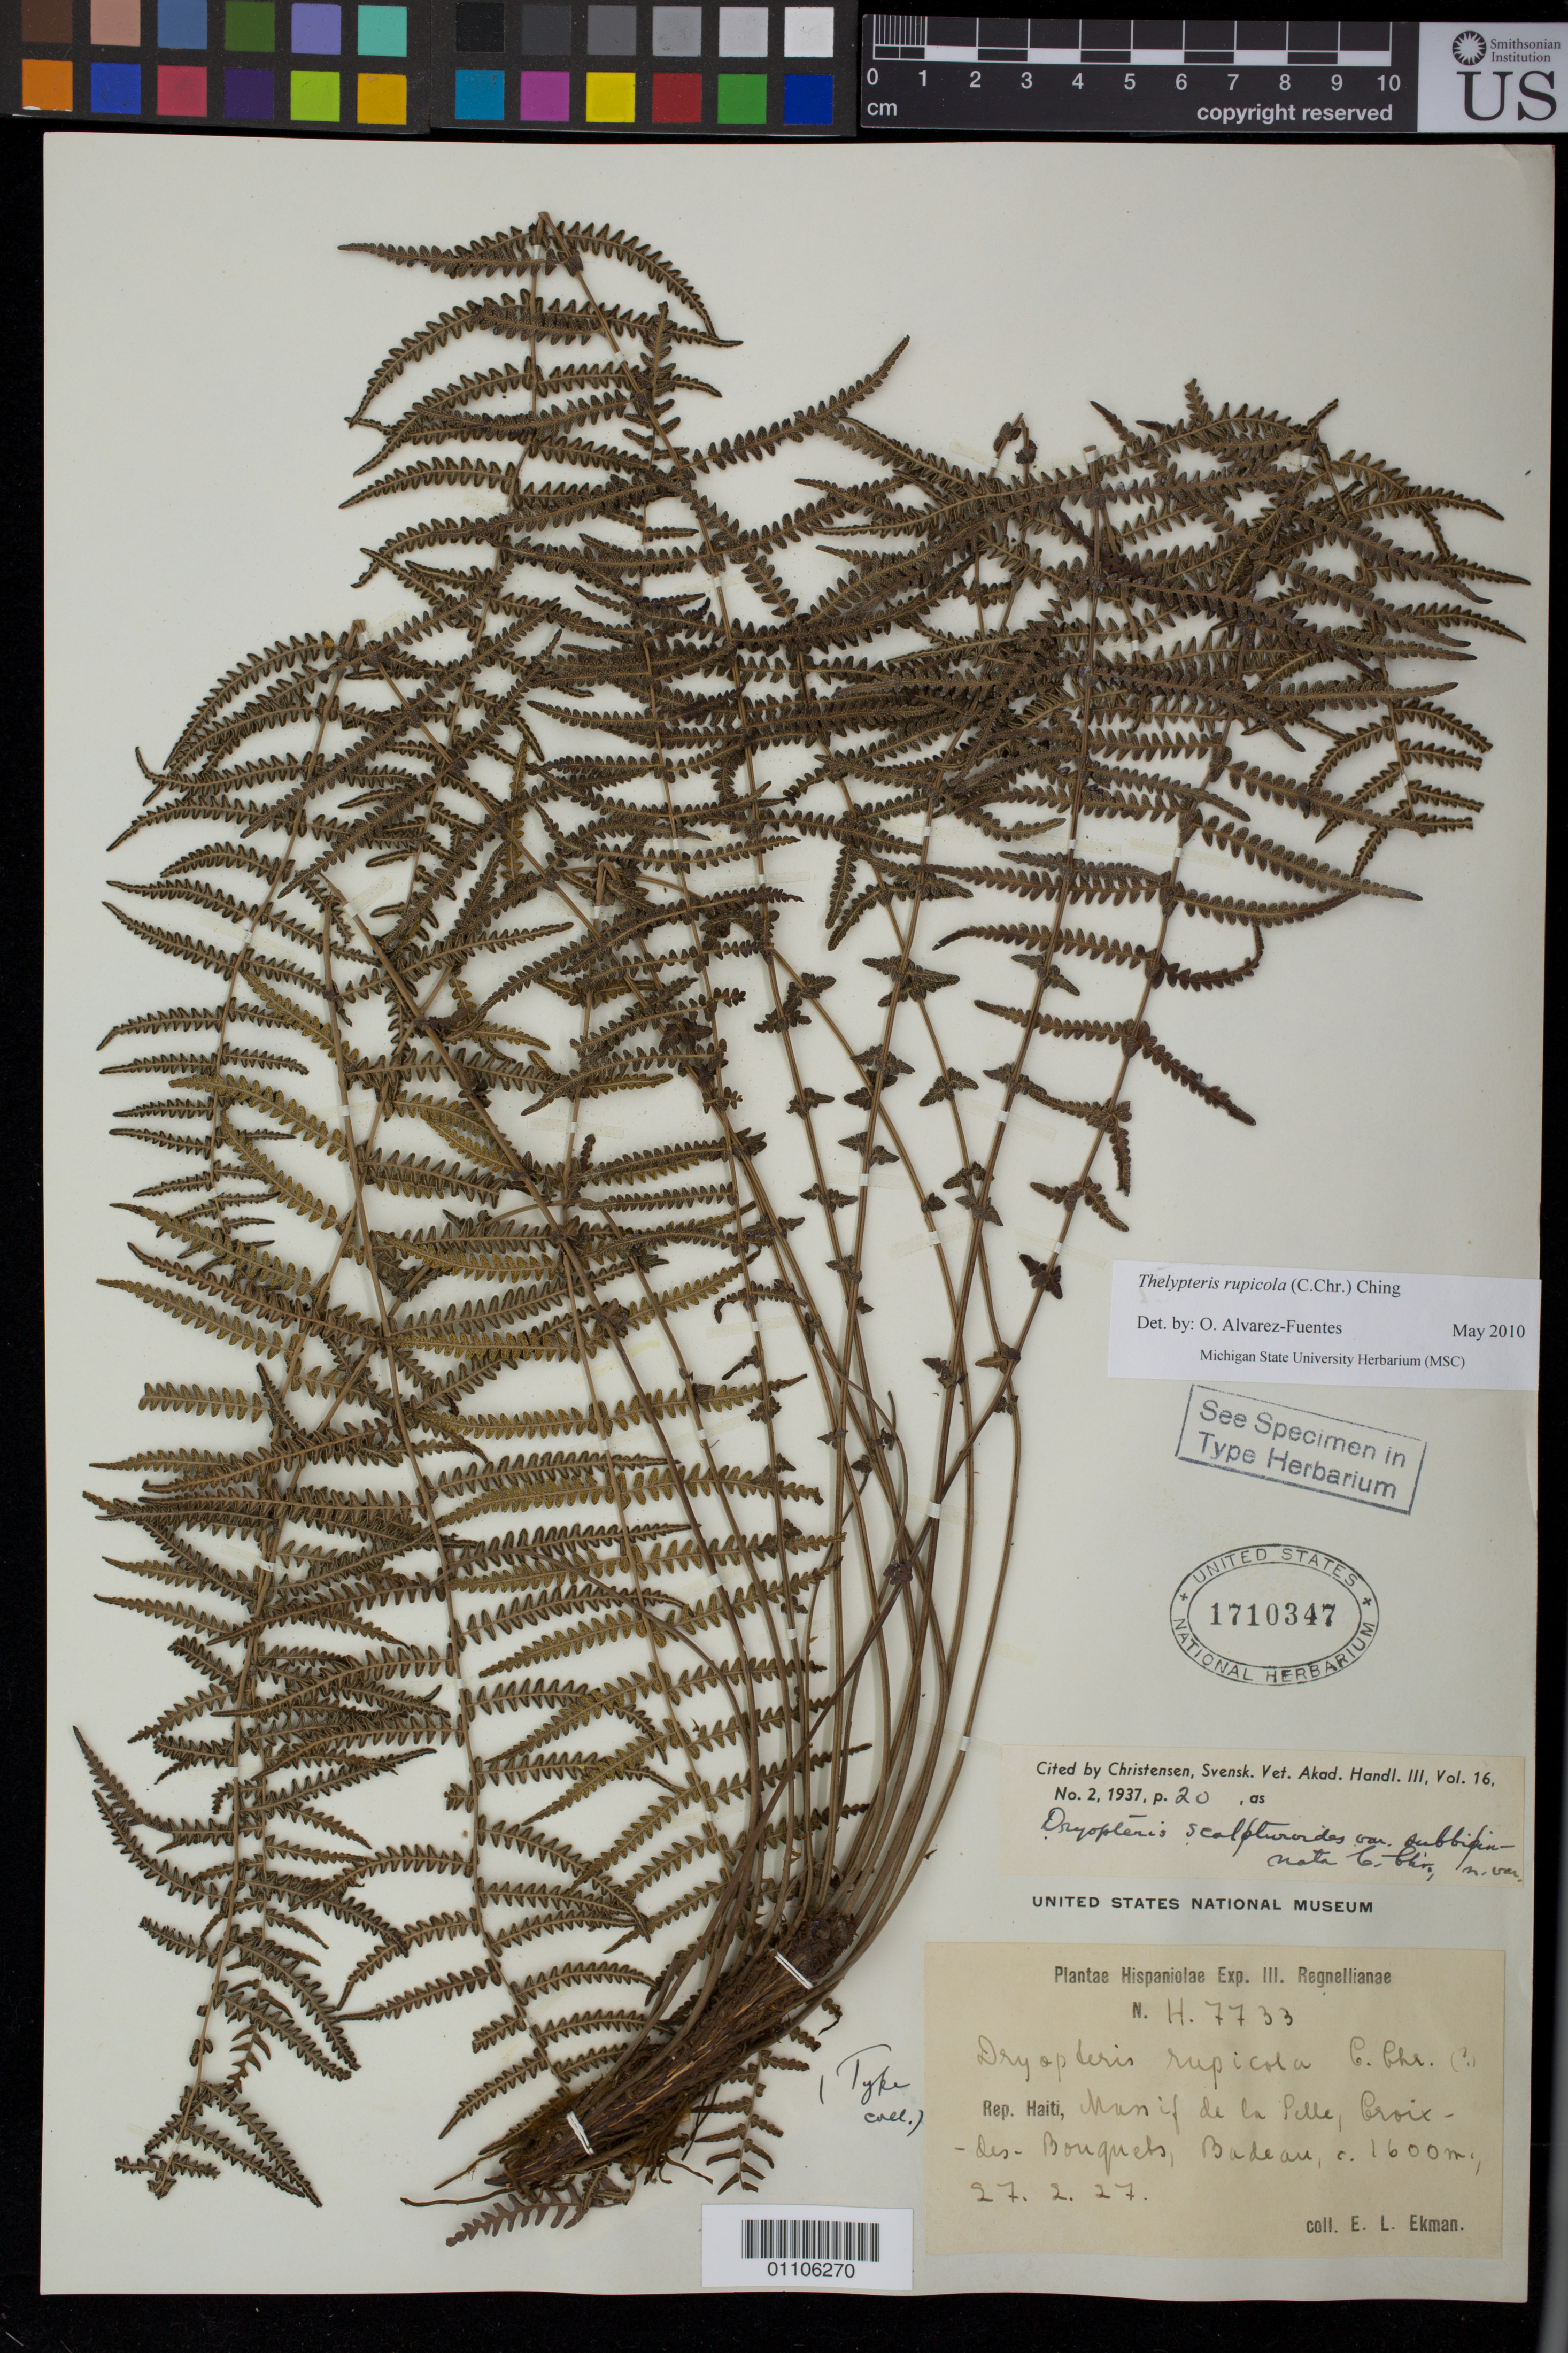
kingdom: Plantae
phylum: Tracheophyta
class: Polypodiopsida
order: Polypodiales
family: Dryopteridaceae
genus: Dryopteris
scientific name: Dryopteris scalpturoides var. subbipinnata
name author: C. Chr.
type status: Isotype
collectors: E. L. Ekman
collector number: H 7733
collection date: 1927-02-27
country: Haiti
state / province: Ouest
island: Hispaniola Island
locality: Massif de la Sella, Croix-des-Bouquets, Badeau.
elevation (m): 1600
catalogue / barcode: US 1710347